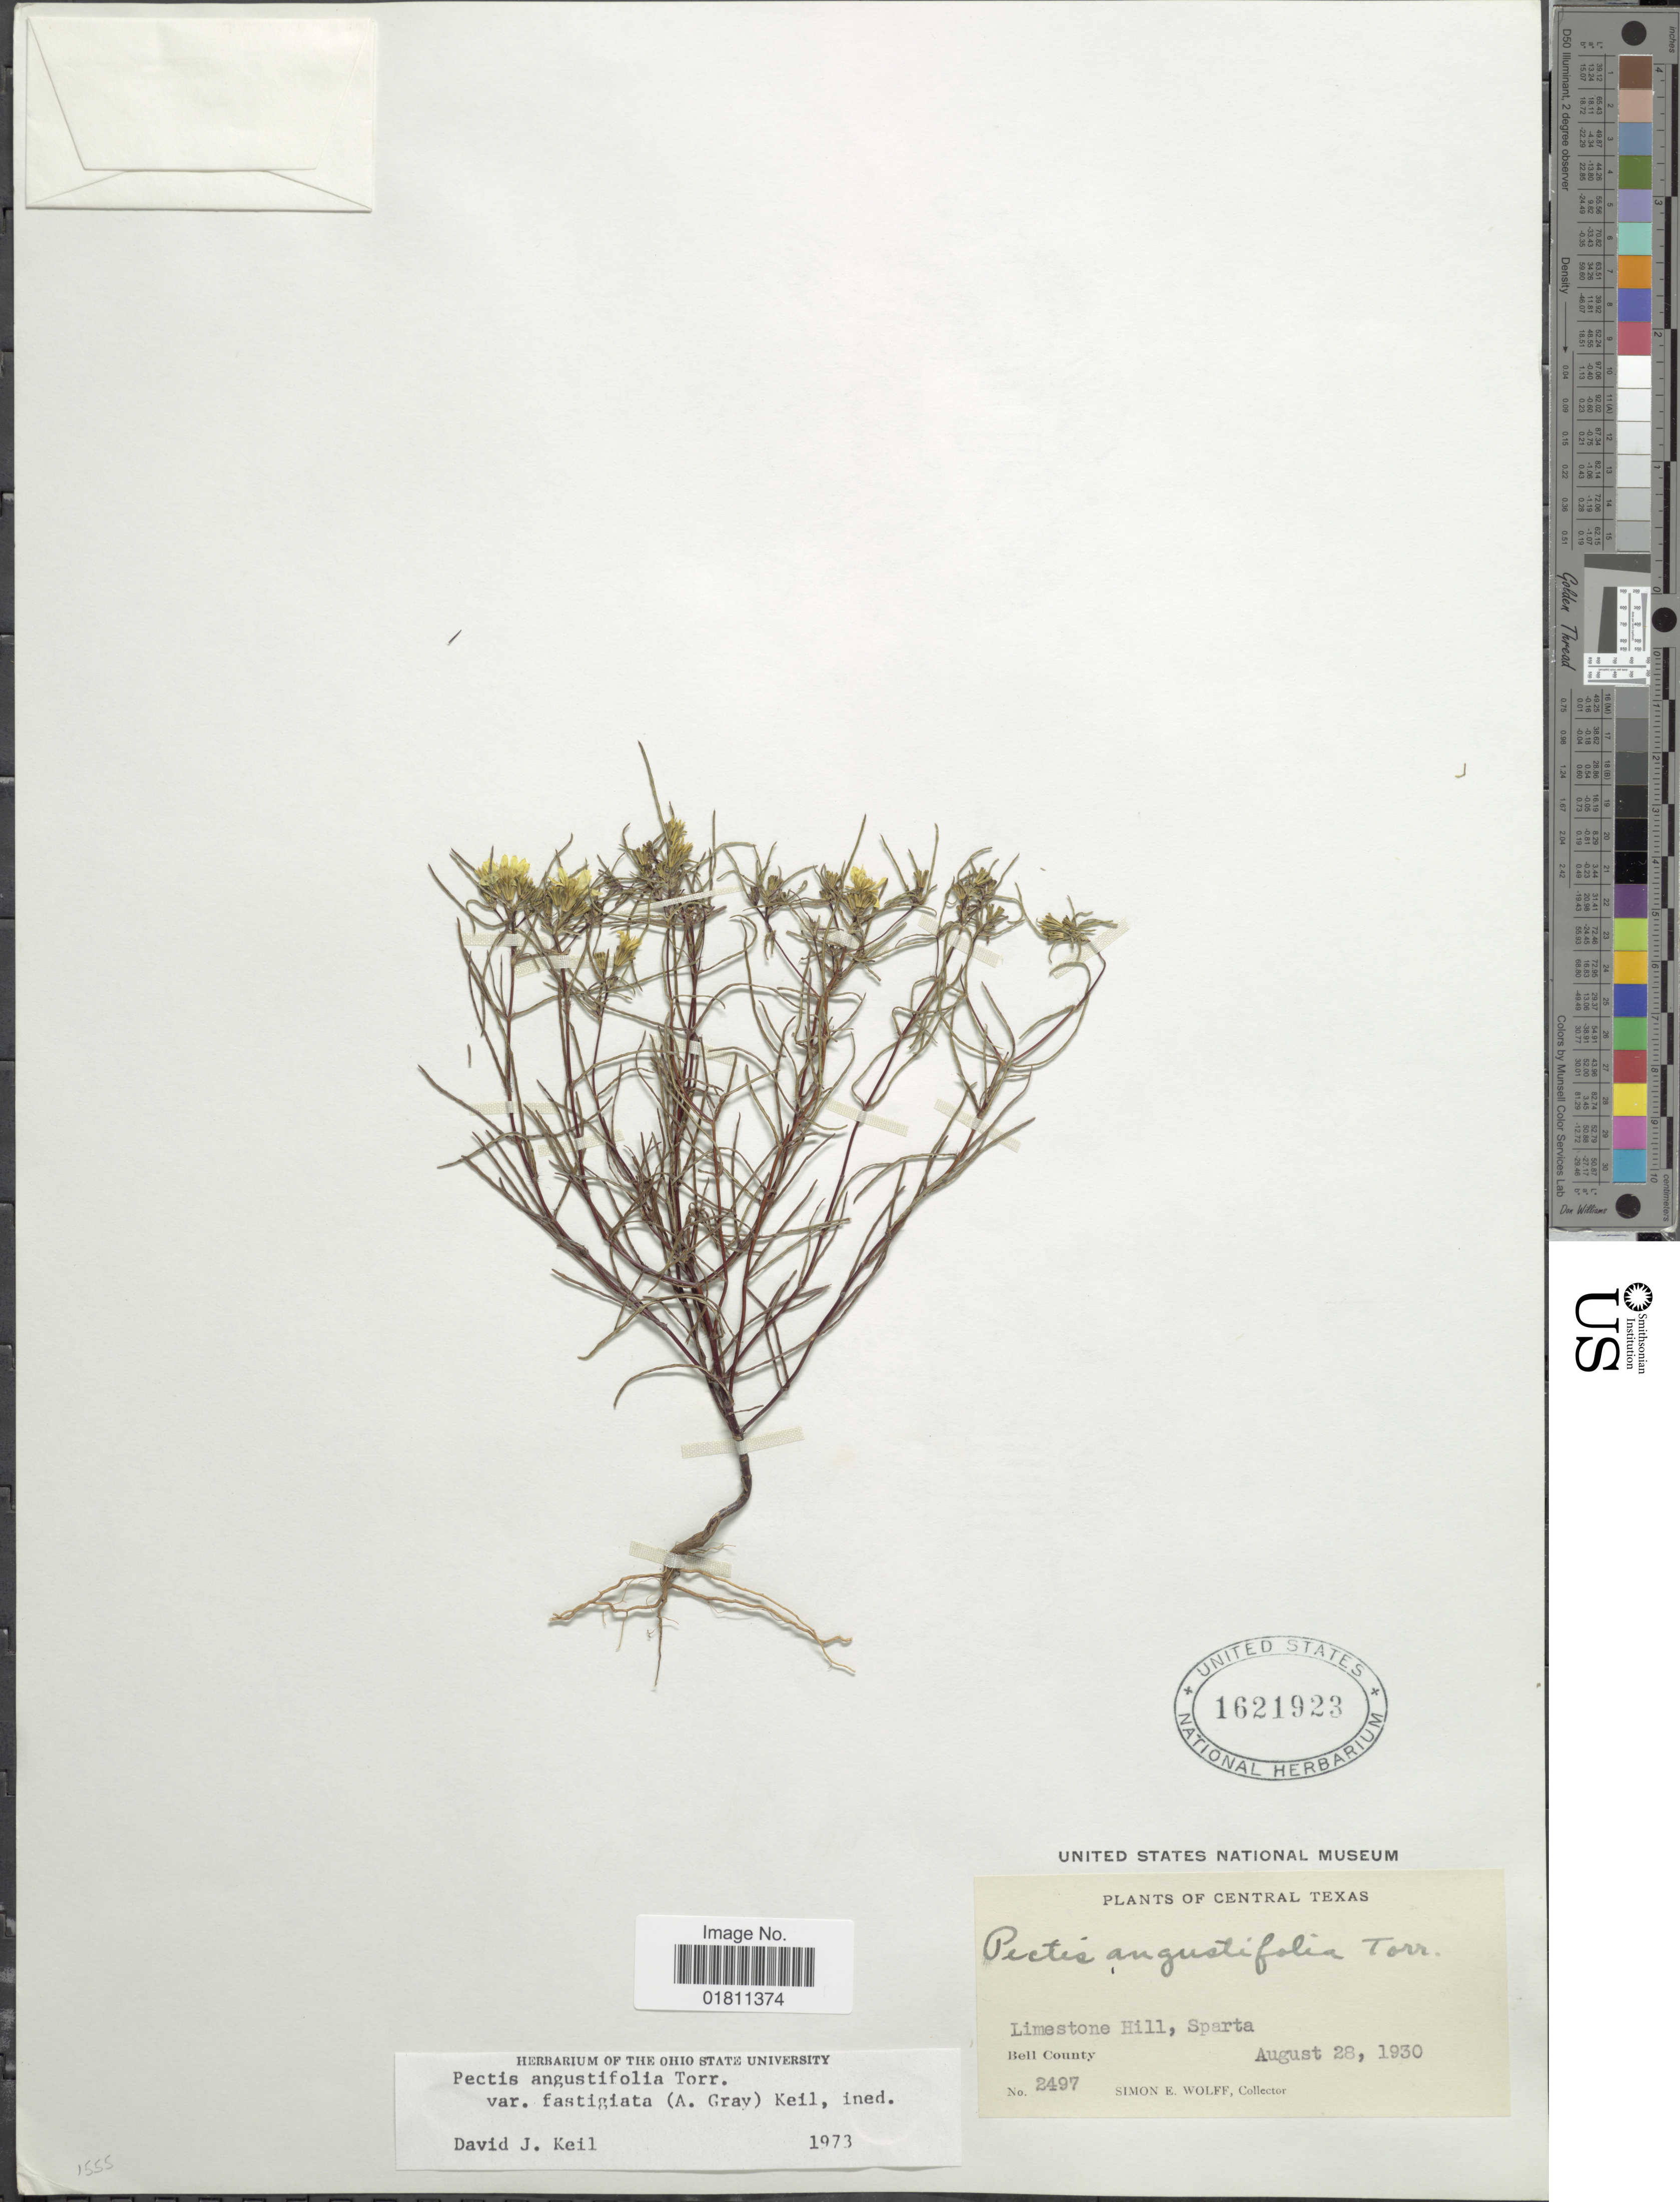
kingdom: Plantae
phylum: Tracheophyta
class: Magnoliopsida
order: Asterales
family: Asteraceae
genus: Pectis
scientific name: Pectis angustifolia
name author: Torr.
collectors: S. E. Wolff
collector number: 2497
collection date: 1930-08-28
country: United States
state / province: Texas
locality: Central Texas. Limestone Hill, Sparta, Bell County.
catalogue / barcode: US 1621923